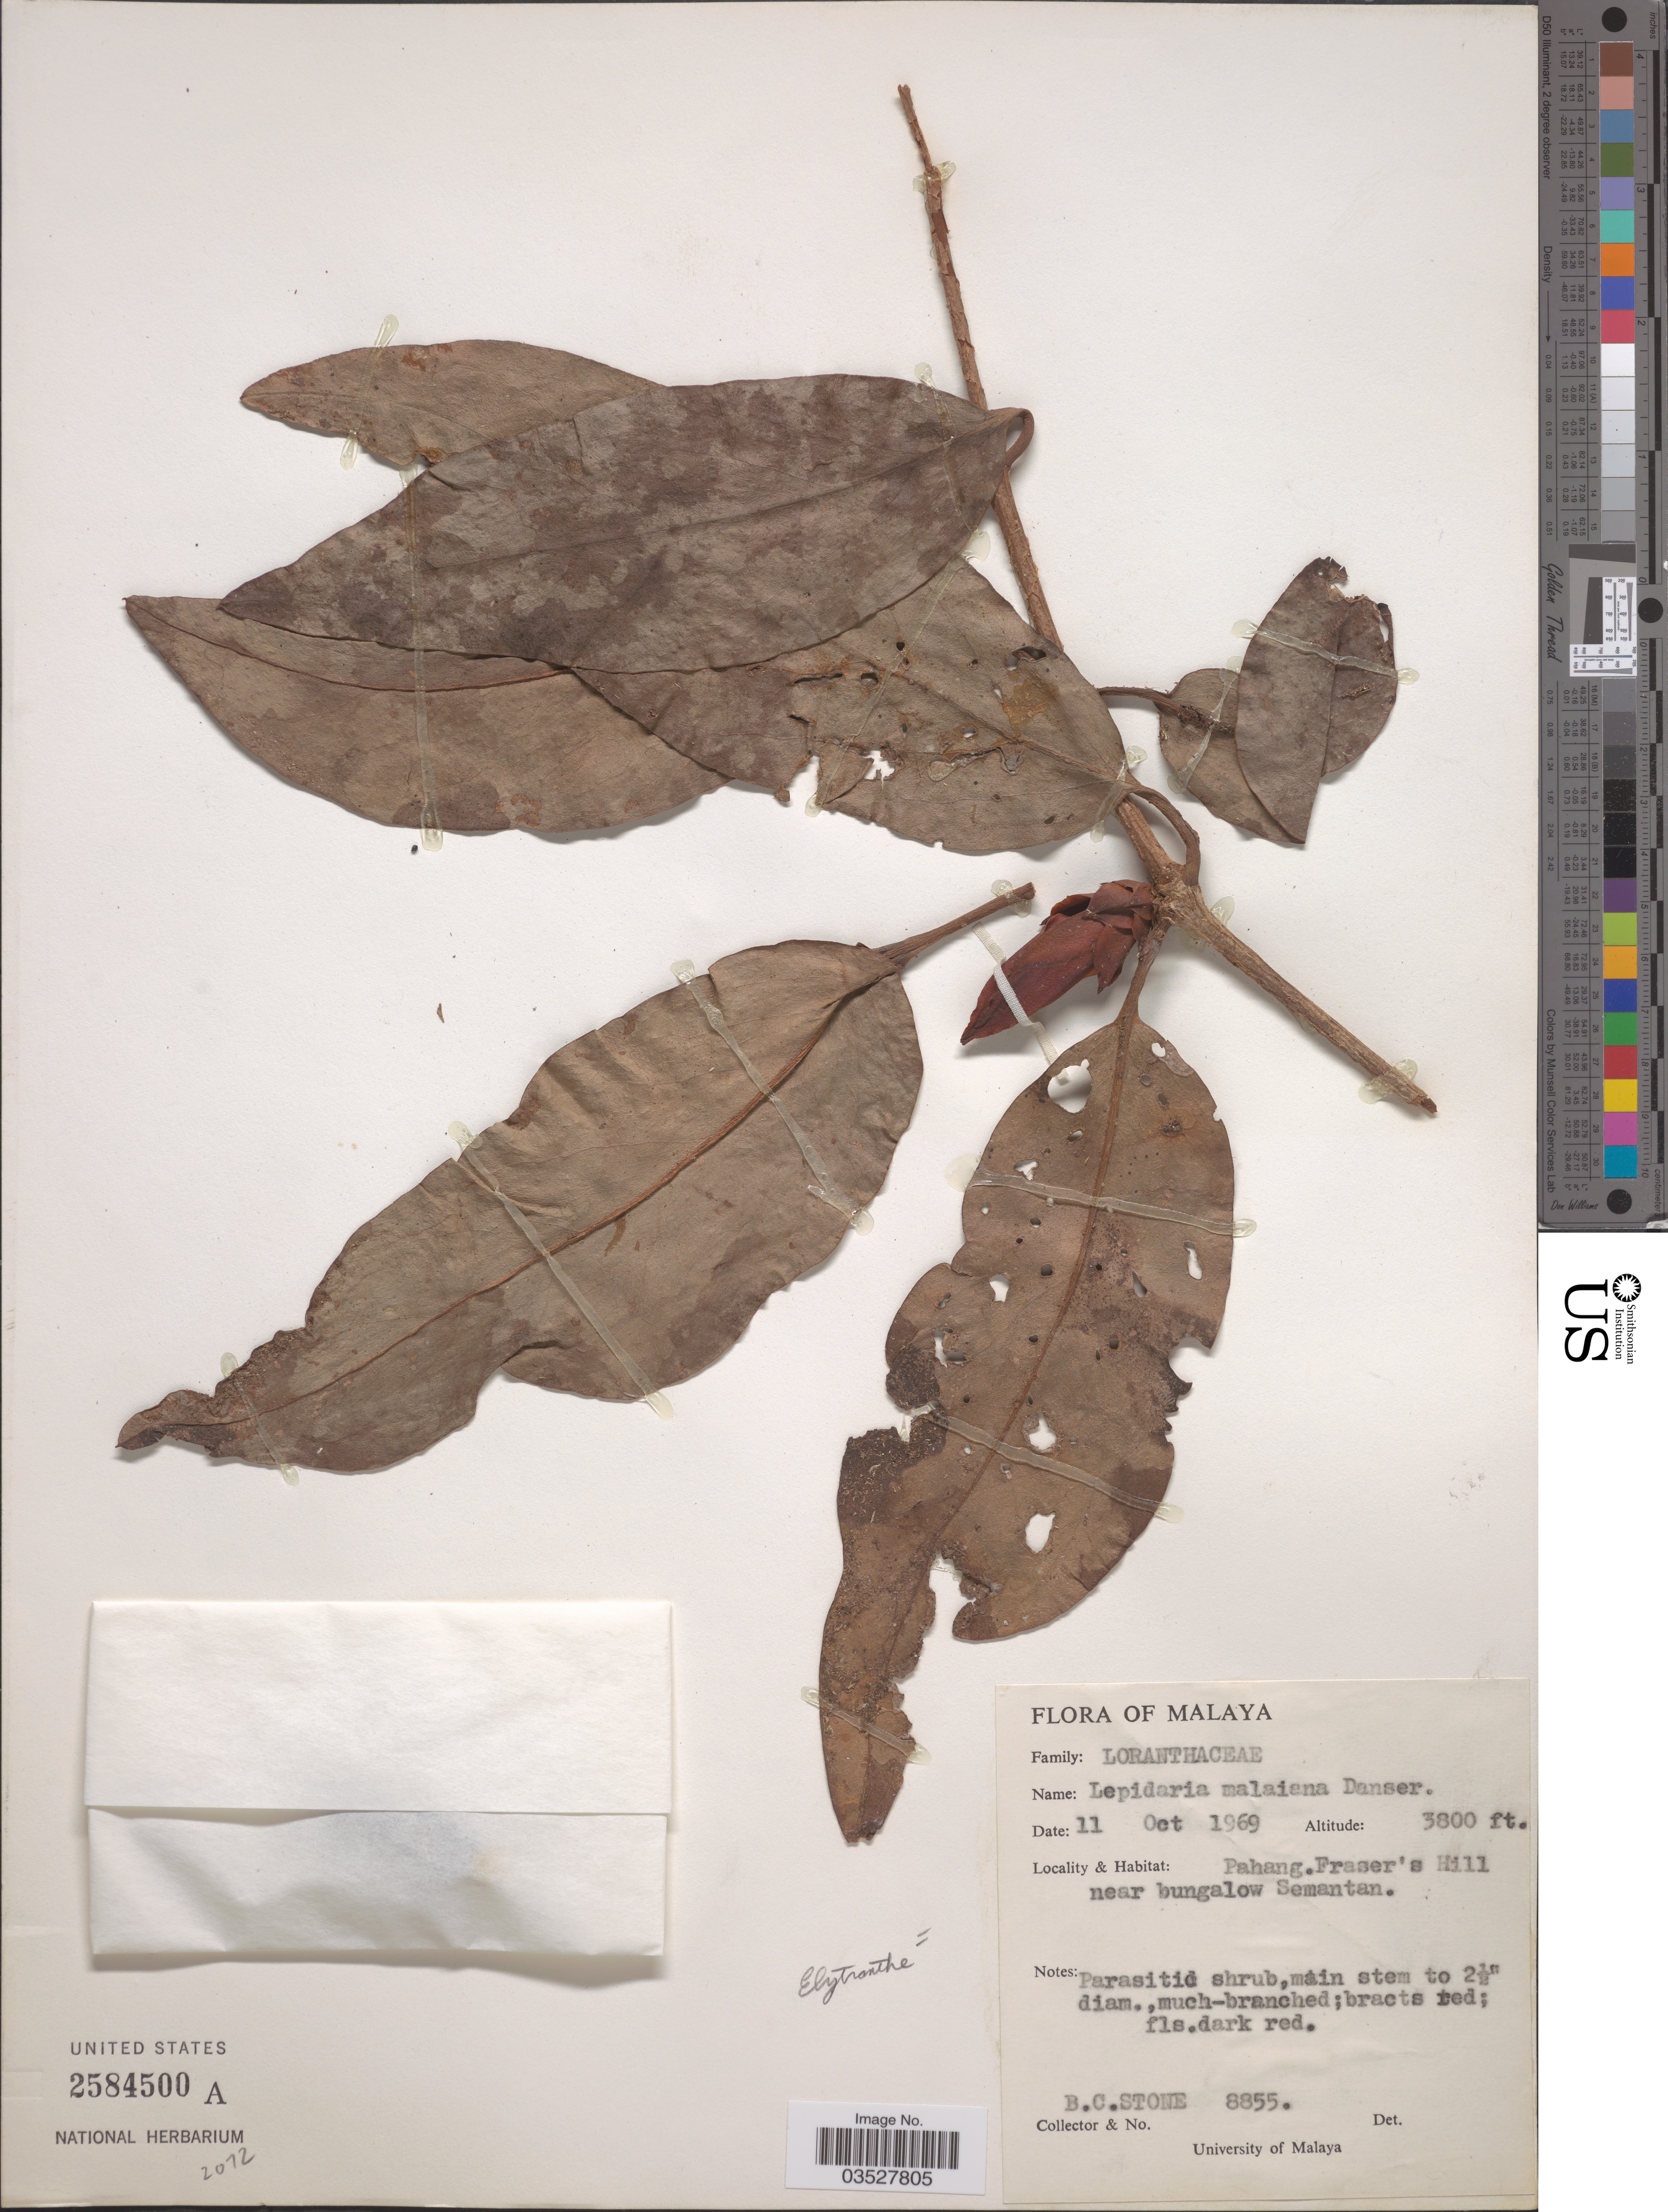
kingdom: Plantae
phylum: Tracheophyta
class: Magnoliopsida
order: Santalales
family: Loranthaceae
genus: Lepidaria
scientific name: Lepidaria kingii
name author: (King) Danser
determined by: Barlow, B.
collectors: B. C. Stone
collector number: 8855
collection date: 1969-10-11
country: Malaysia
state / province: Pahang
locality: Malaya. Fraser's Hill near bungalow Semantan.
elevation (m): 1158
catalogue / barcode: US 2584500A